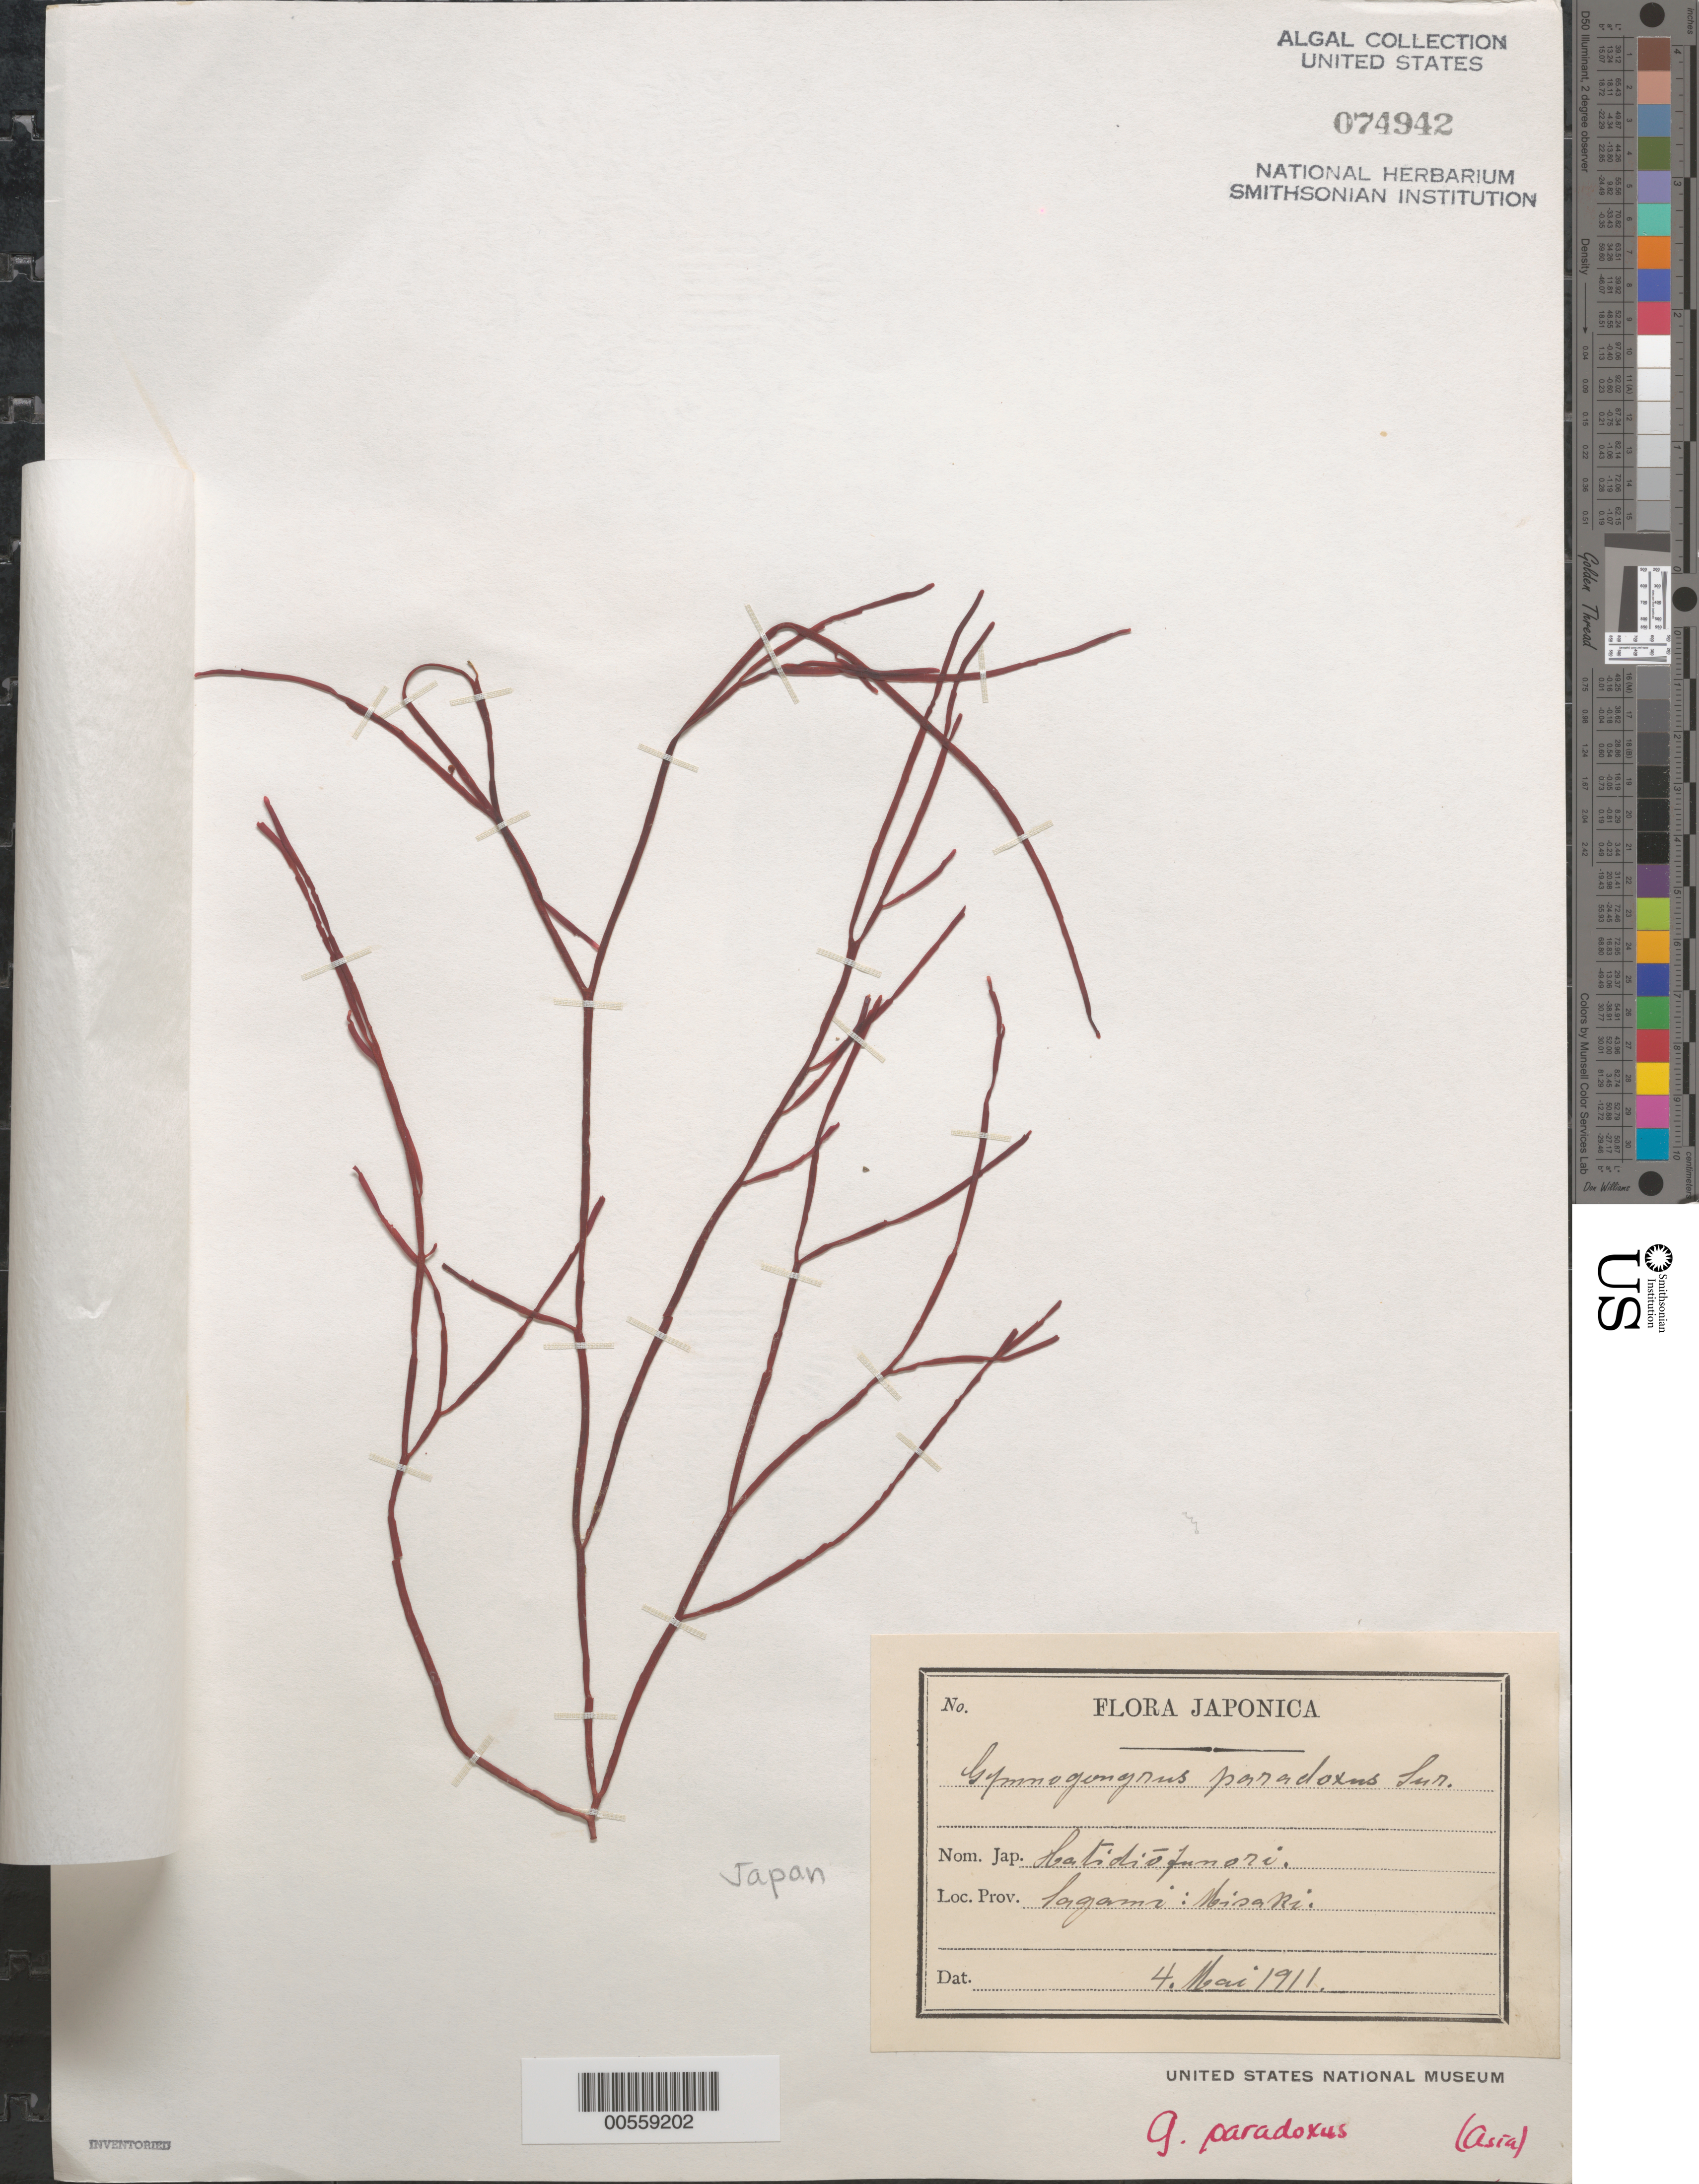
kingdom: Plantae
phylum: Rhodophyta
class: Florideophyceae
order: Gigartinales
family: Phyllophoraceae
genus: Besa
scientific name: Besa paradoxa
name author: (Suringar) M.S.Calderon & S.M. Boo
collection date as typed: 04 May 1911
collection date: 1911-05-04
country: Japan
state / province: Kanagawa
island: Honshu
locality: Misaki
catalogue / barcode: US 74942